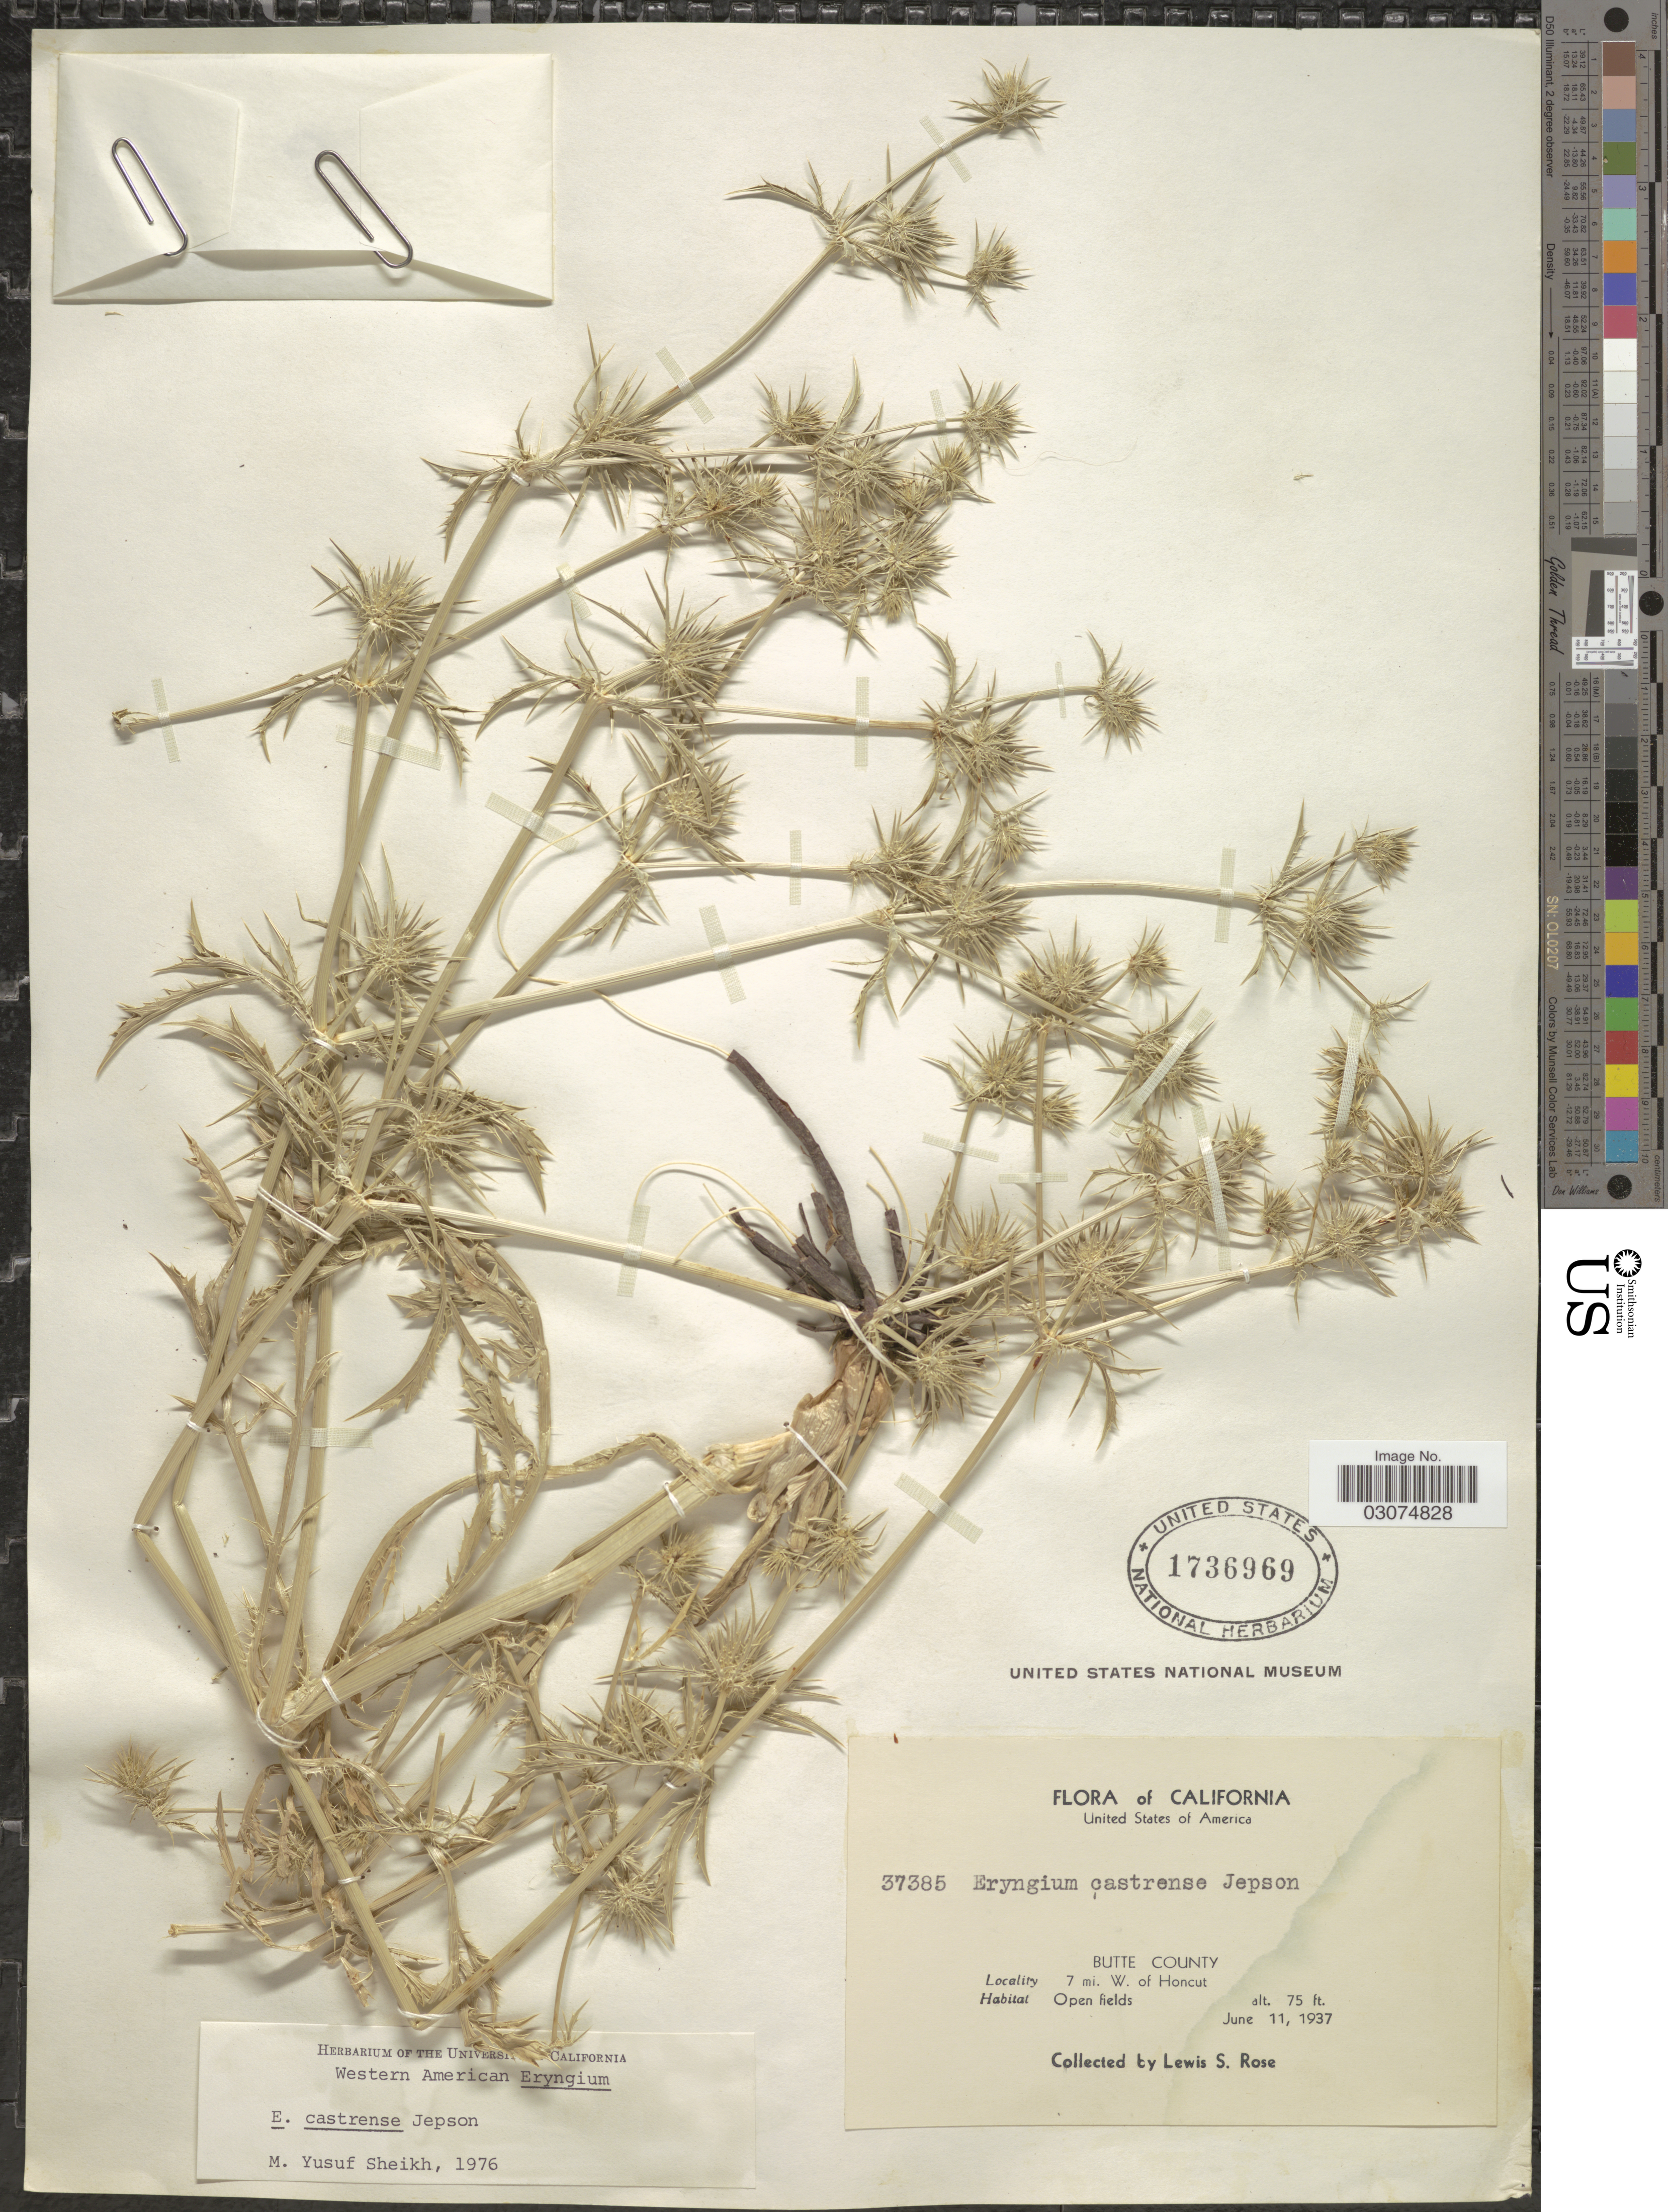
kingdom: Plantae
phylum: Tracheophyta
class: Magnoliopsida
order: Apiales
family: Apiaceae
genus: Eryngium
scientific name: Eryngium castrense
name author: Jeps.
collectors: L. S. Rose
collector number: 37385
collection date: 1937-06-11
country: United States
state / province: California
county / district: Butte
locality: Butte County. 7 mi. W. of Honcut.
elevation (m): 23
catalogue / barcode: US 1736969